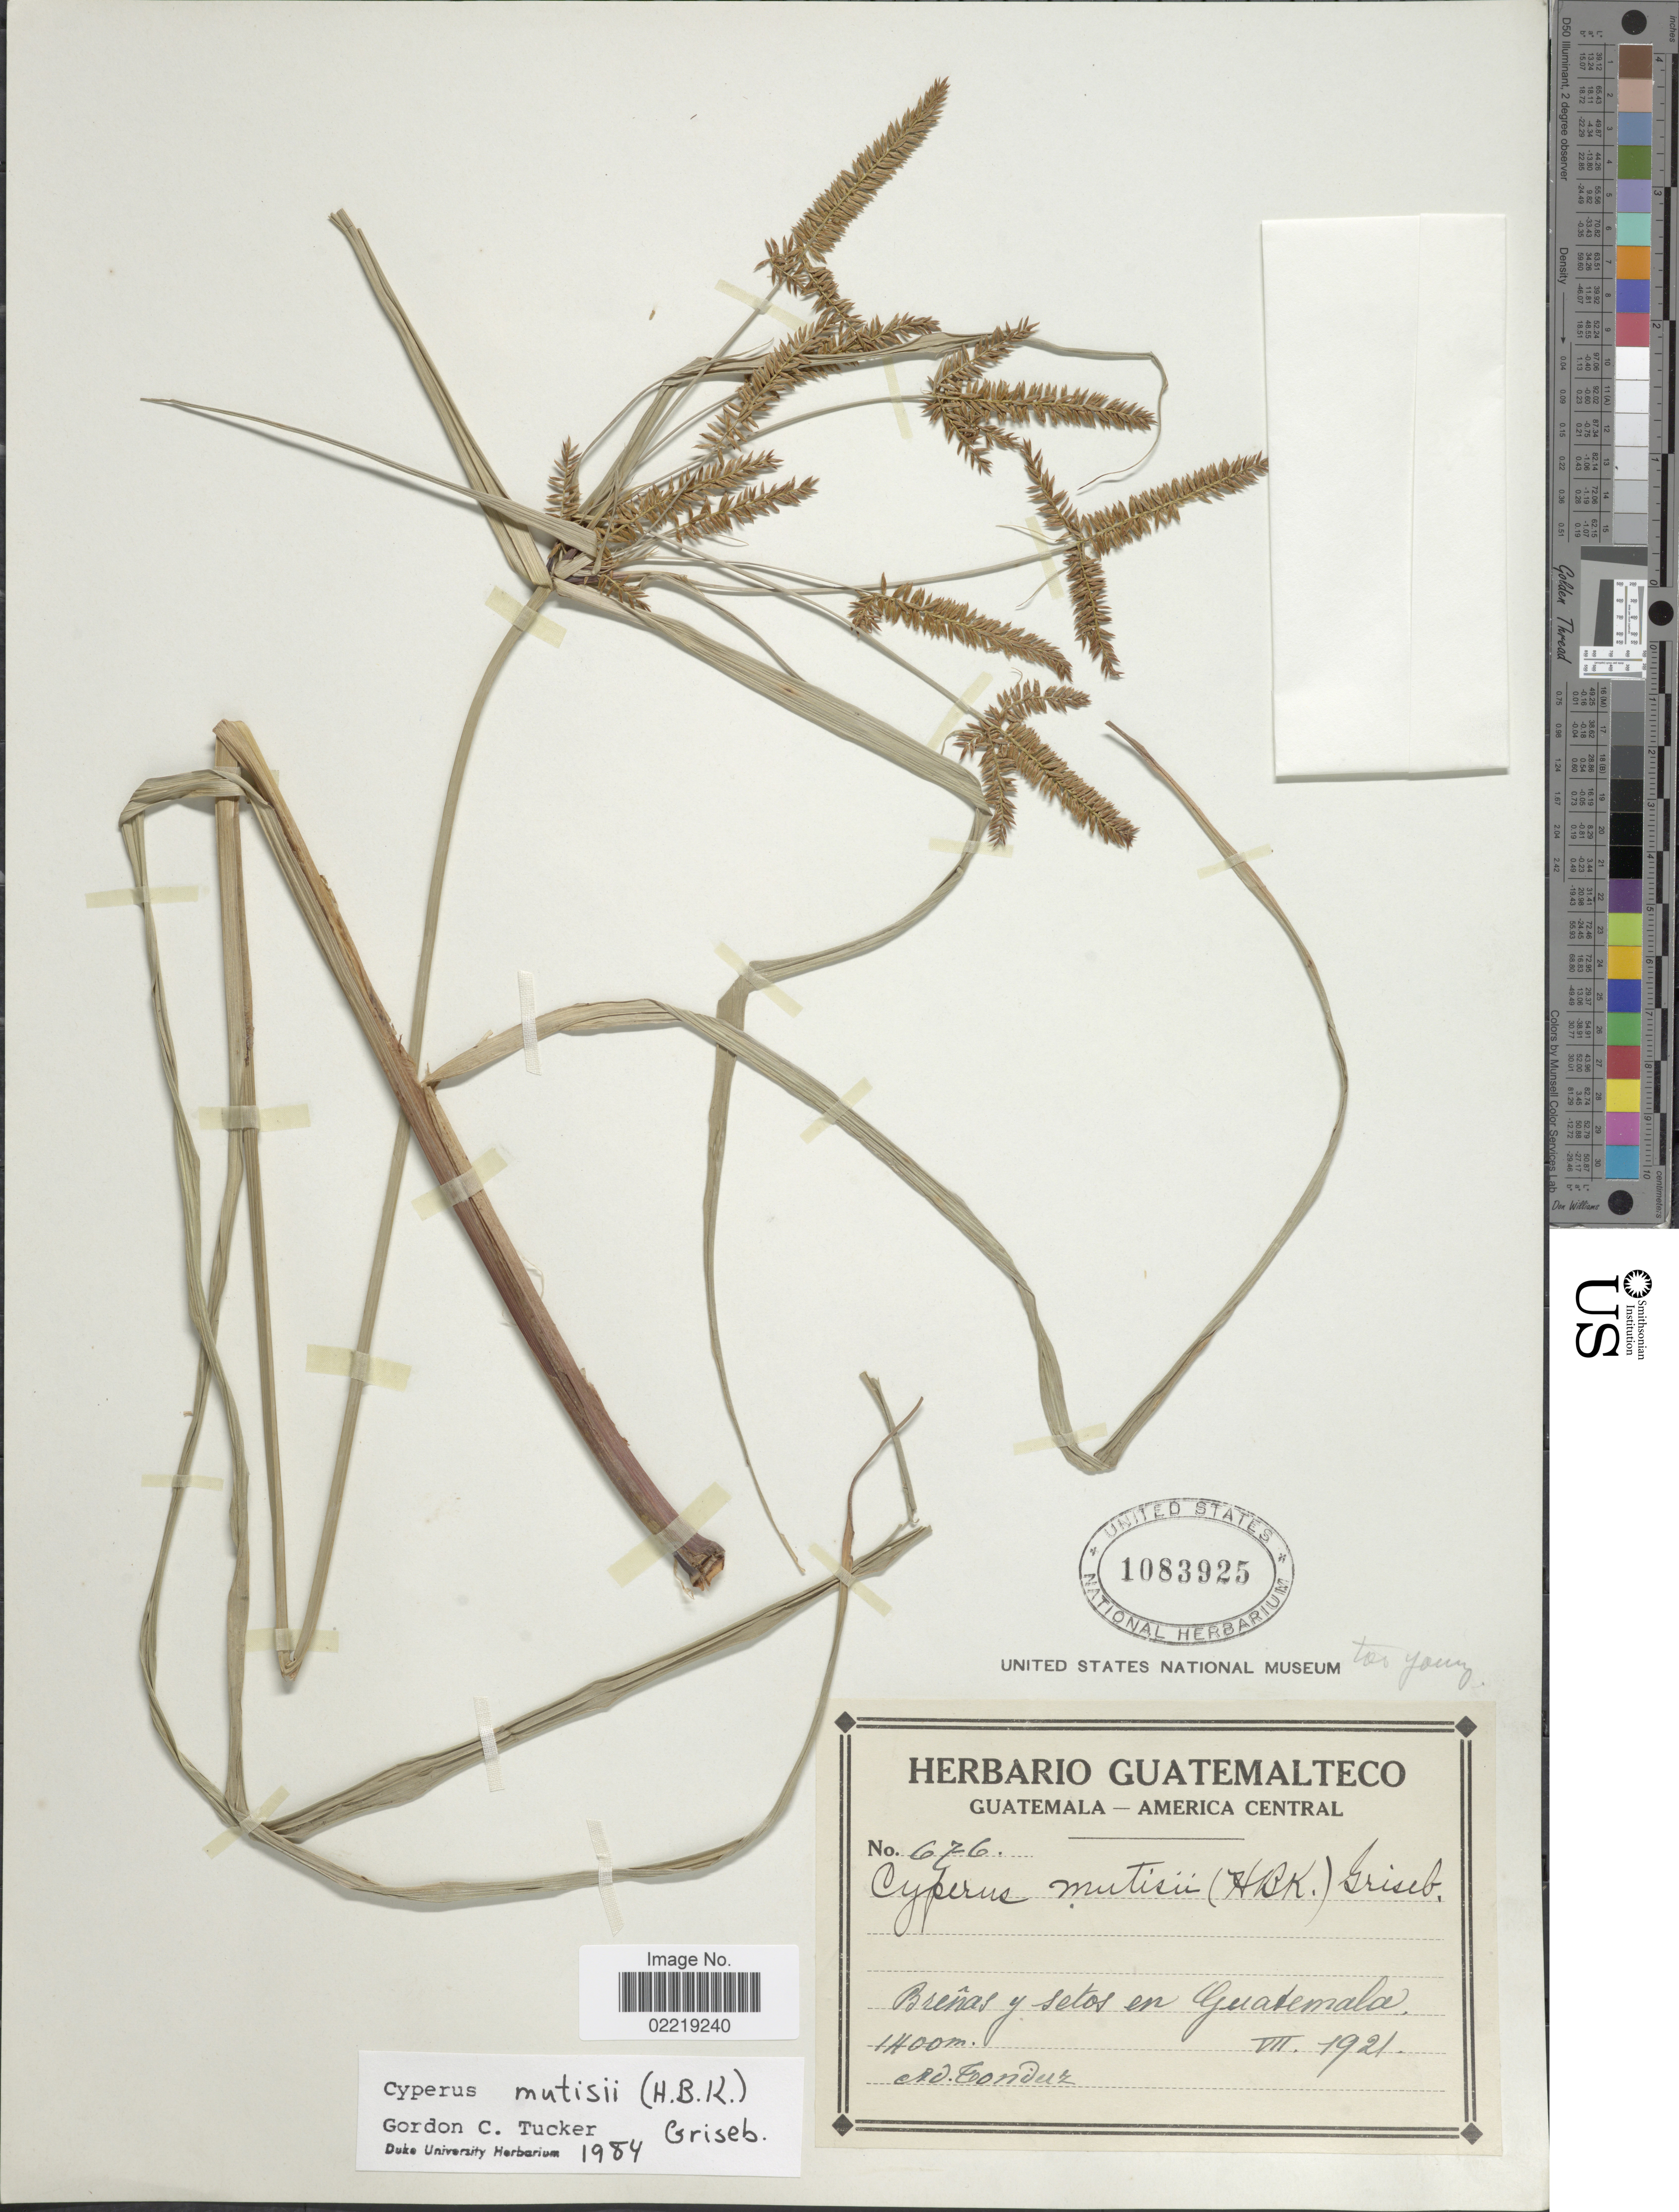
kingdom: Plantae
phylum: Tracheophyta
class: Liliopsida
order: Poales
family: Cyperaceae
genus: Cyperus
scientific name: Cyperus mutisii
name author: (Kunth) Andersson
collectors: A. Tonduz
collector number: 676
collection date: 1921-07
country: Guatemala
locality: America Central, Brenas y setos en Guatemala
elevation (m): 1400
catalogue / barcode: US 1083925